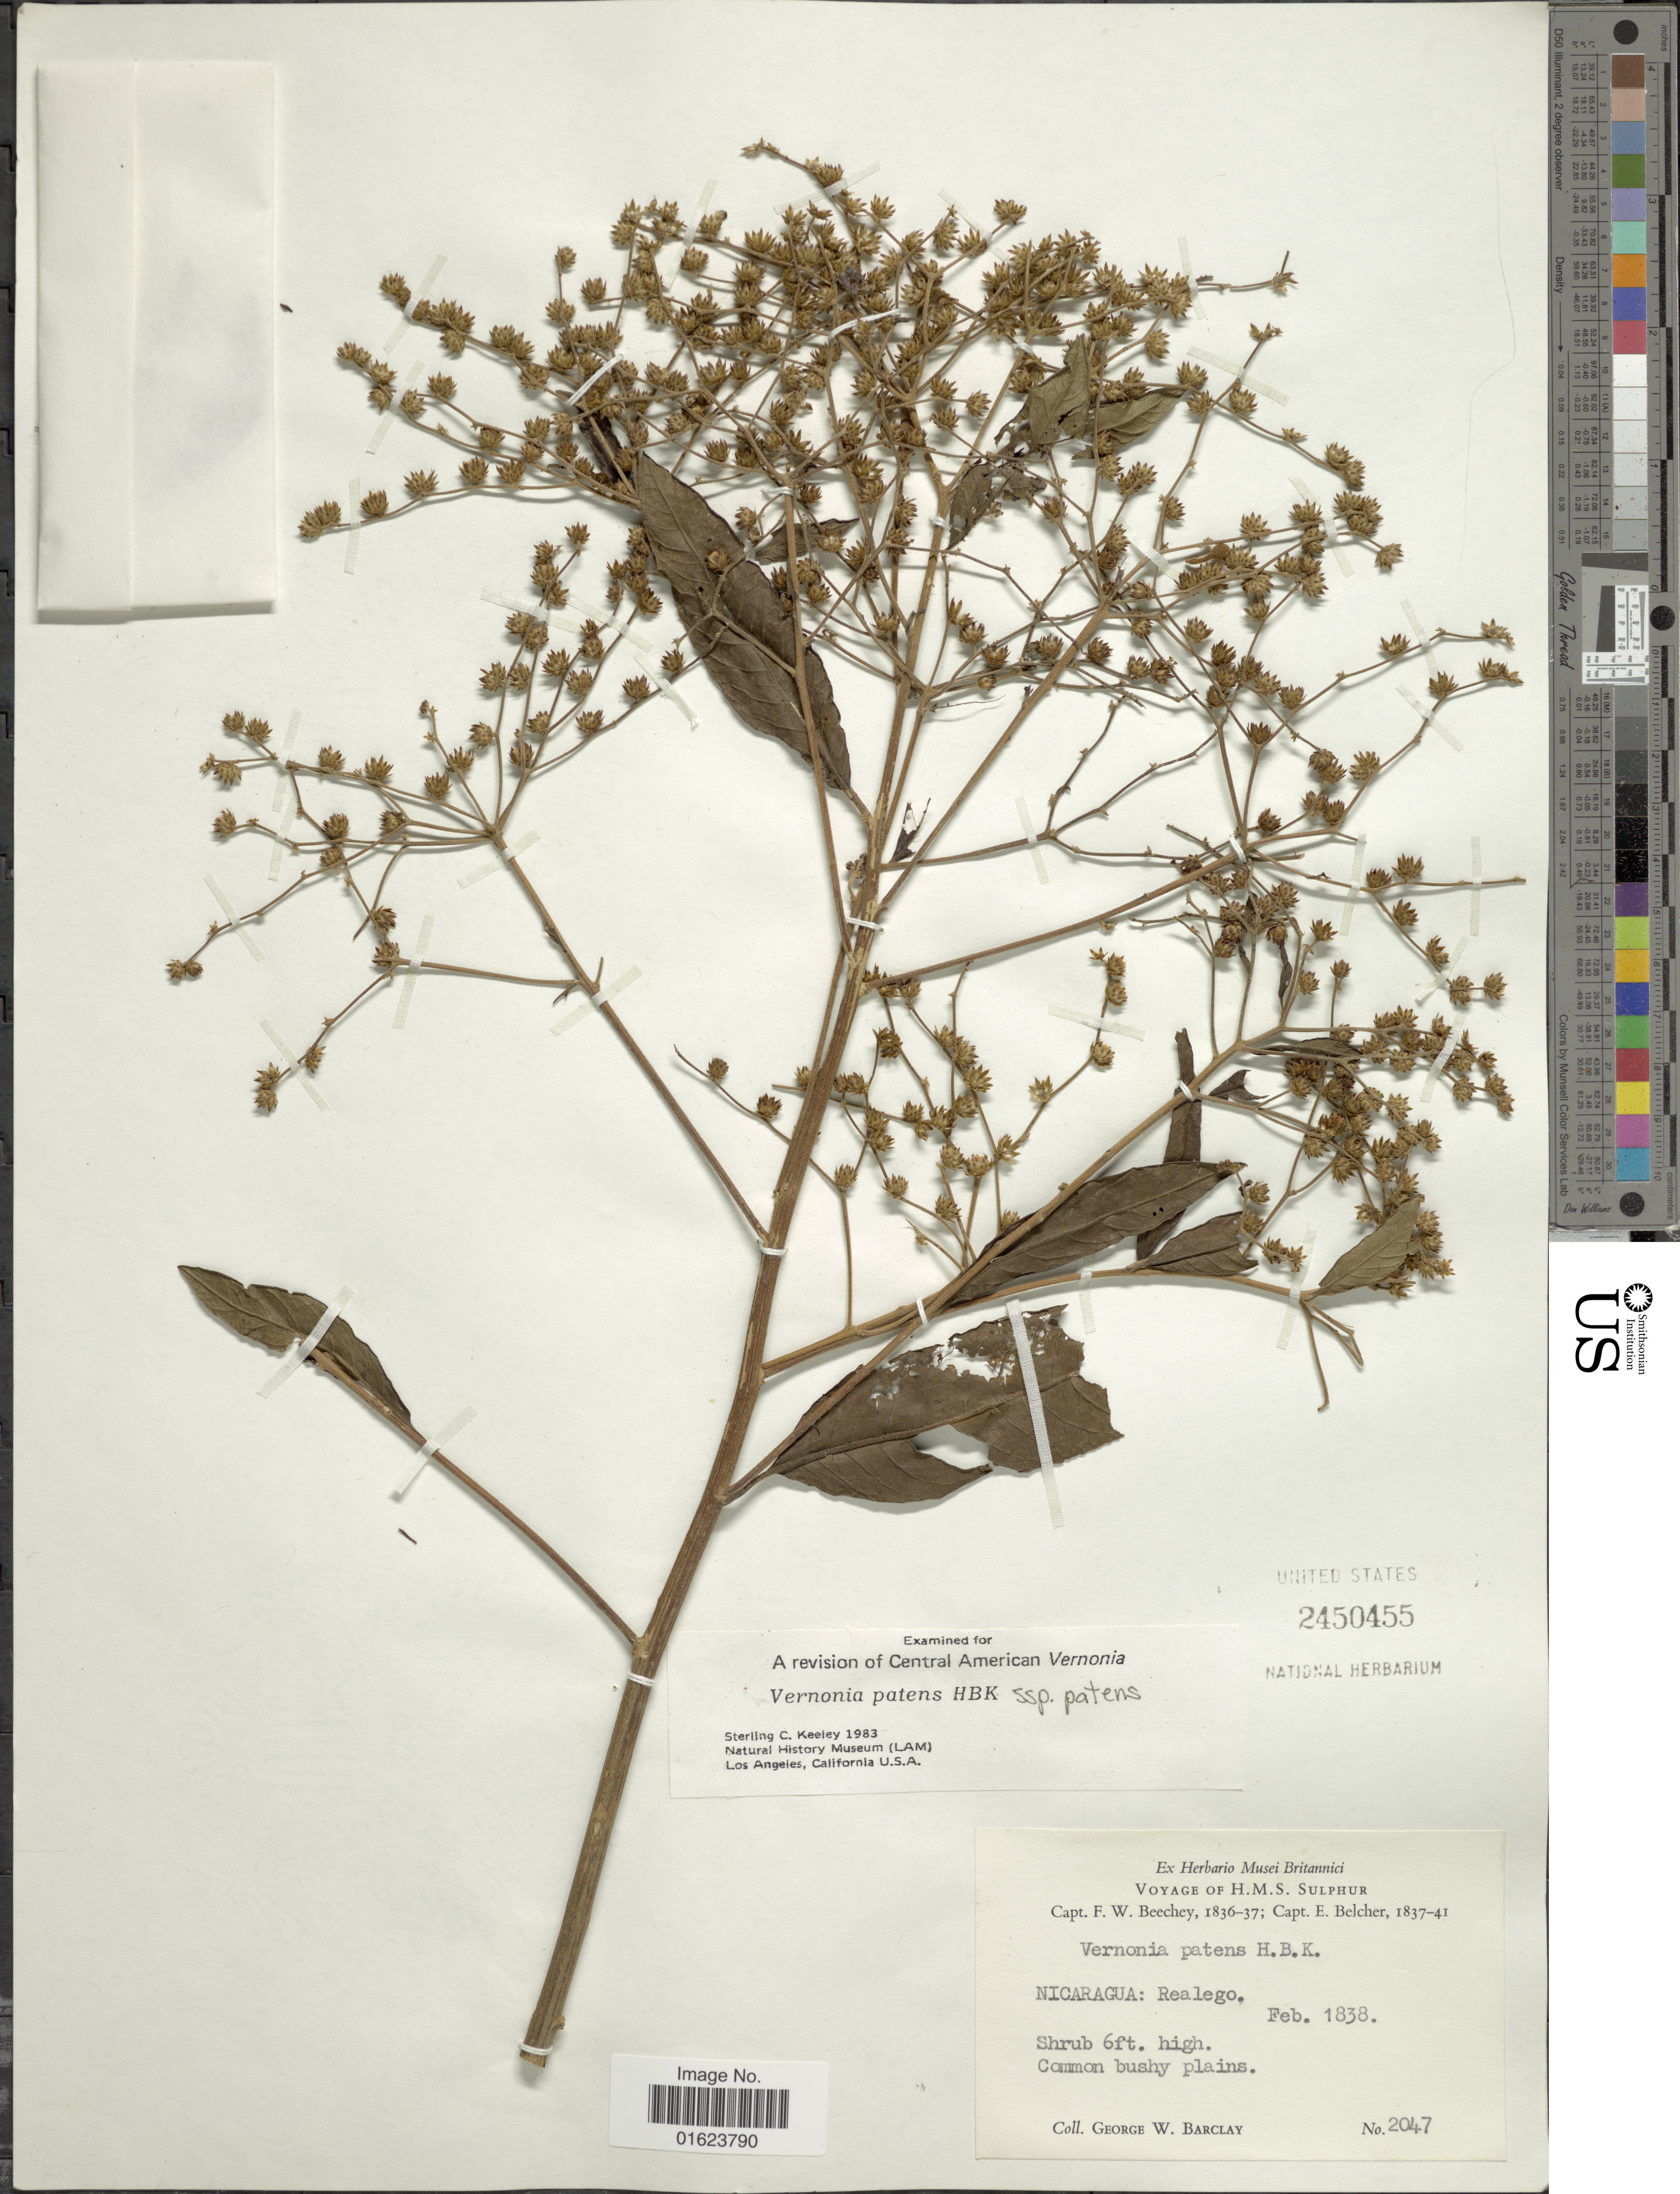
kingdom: Plantae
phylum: Tracheophyta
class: Magnoliopsida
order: Asterales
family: Asteraceae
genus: Vernonanthura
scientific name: Vernonanthura patens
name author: (Kunth) H. Rob.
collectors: G. W. Barclay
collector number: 2047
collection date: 1838-02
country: Nicaragua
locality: Nicaragua: Realego.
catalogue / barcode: US 2450455